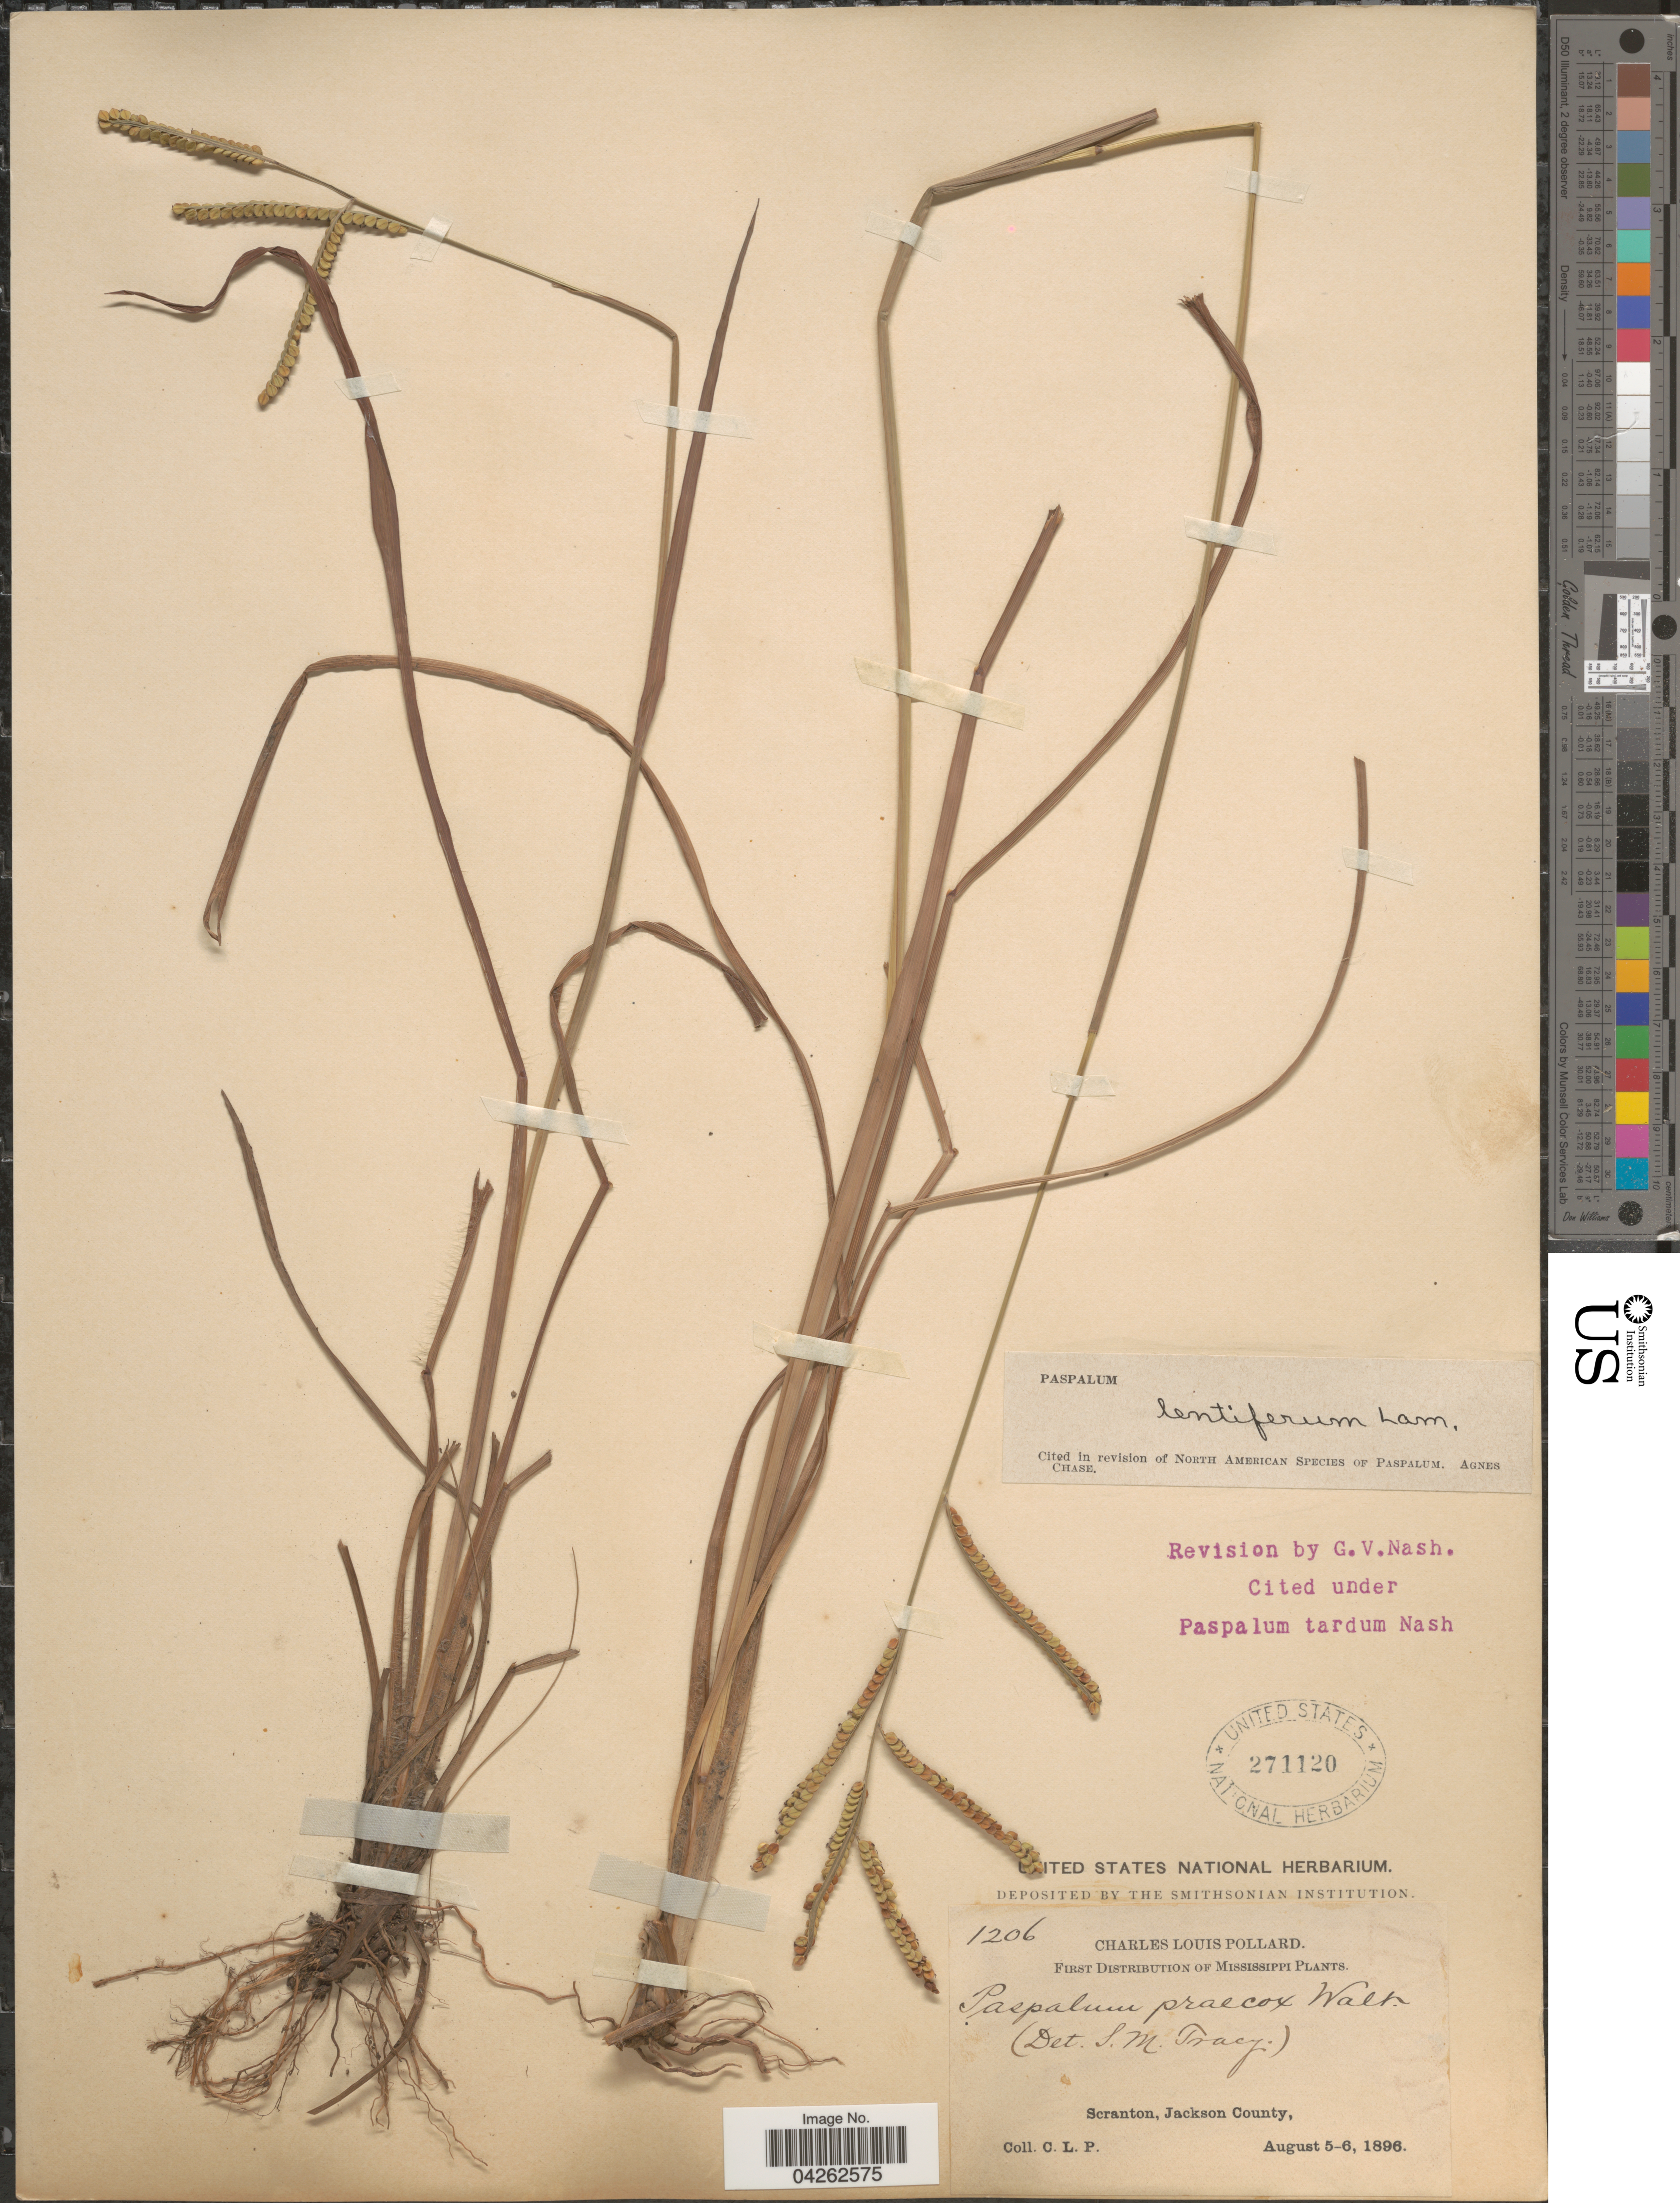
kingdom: Plantae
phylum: Tracheophyta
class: Liliopsida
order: Poales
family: Poaceae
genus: Paspalum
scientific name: Paspalum lentiferum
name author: Lam.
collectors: C. L. Pollard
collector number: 1206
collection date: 1896-08-05/1896-08-06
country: United States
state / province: Mississippi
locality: Scranton, Jackson County.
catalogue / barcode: US 271120